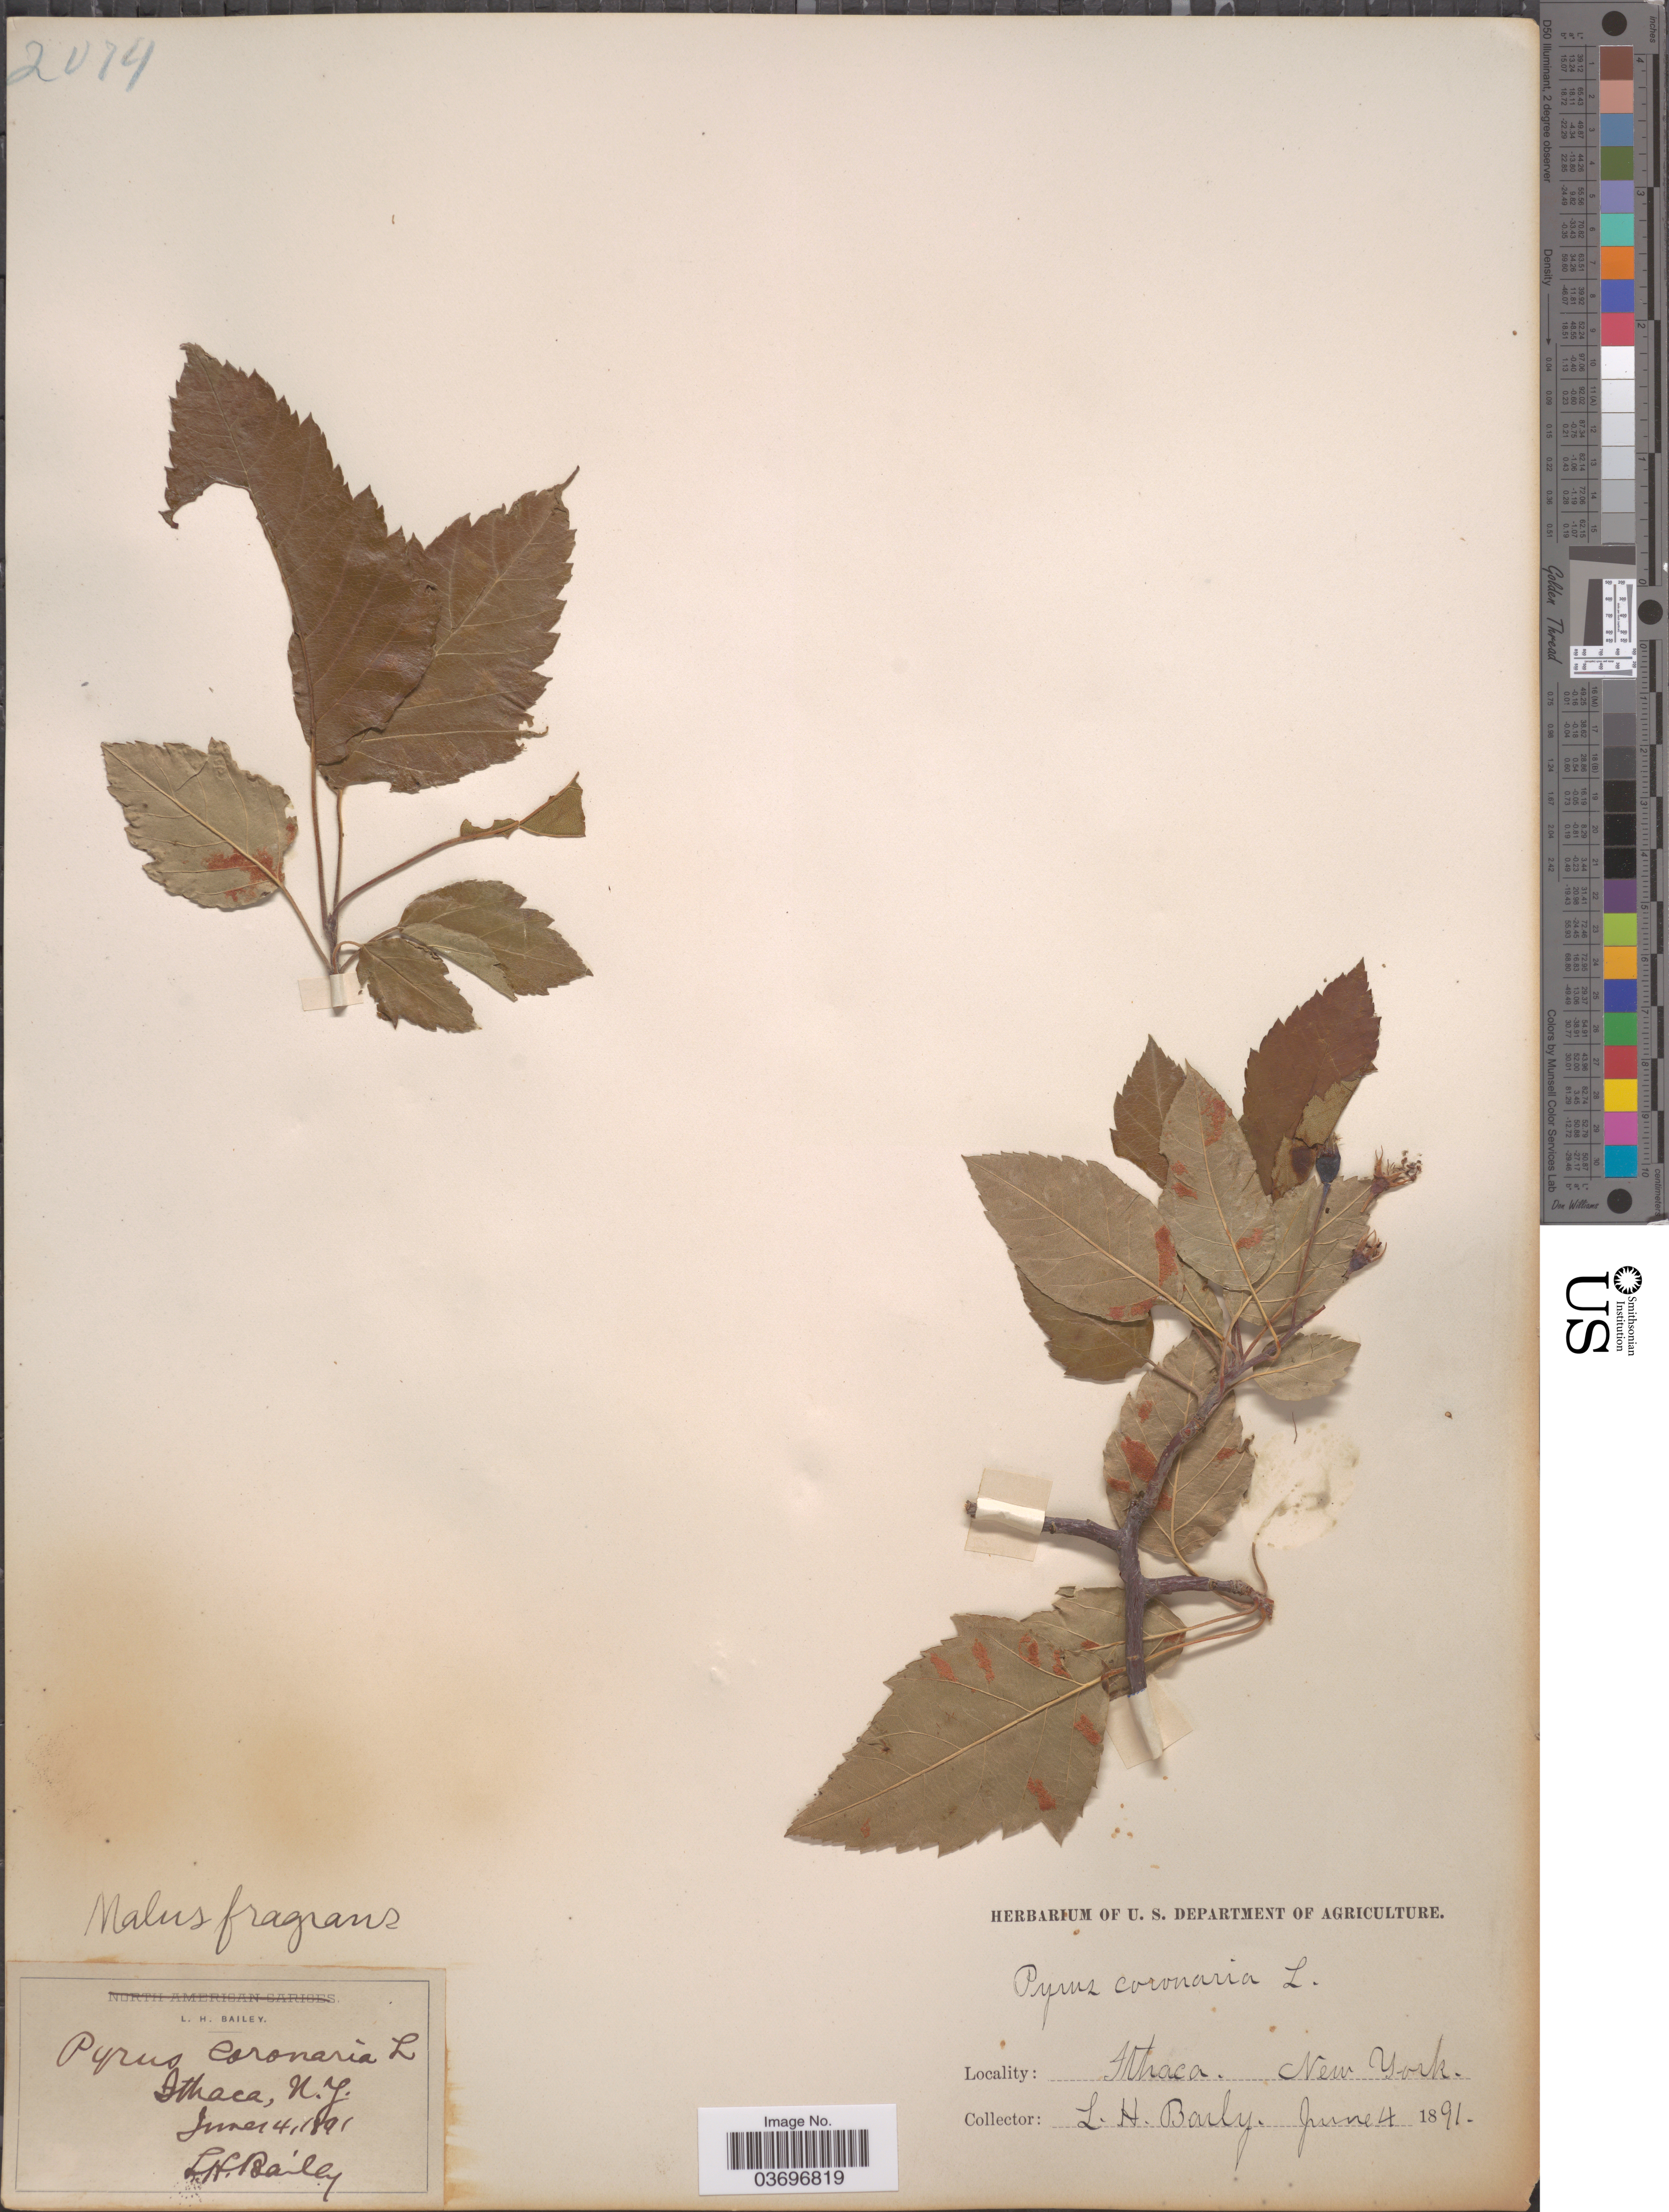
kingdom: Plantae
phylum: Tracheophyta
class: Magnoliopsida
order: Rosales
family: Rosaceae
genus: Malus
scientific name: Malus coronaria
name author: (L.) Mill.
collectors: L. H. Bailey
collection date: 1891-06-04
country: United States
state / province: New York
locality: Ithaca.